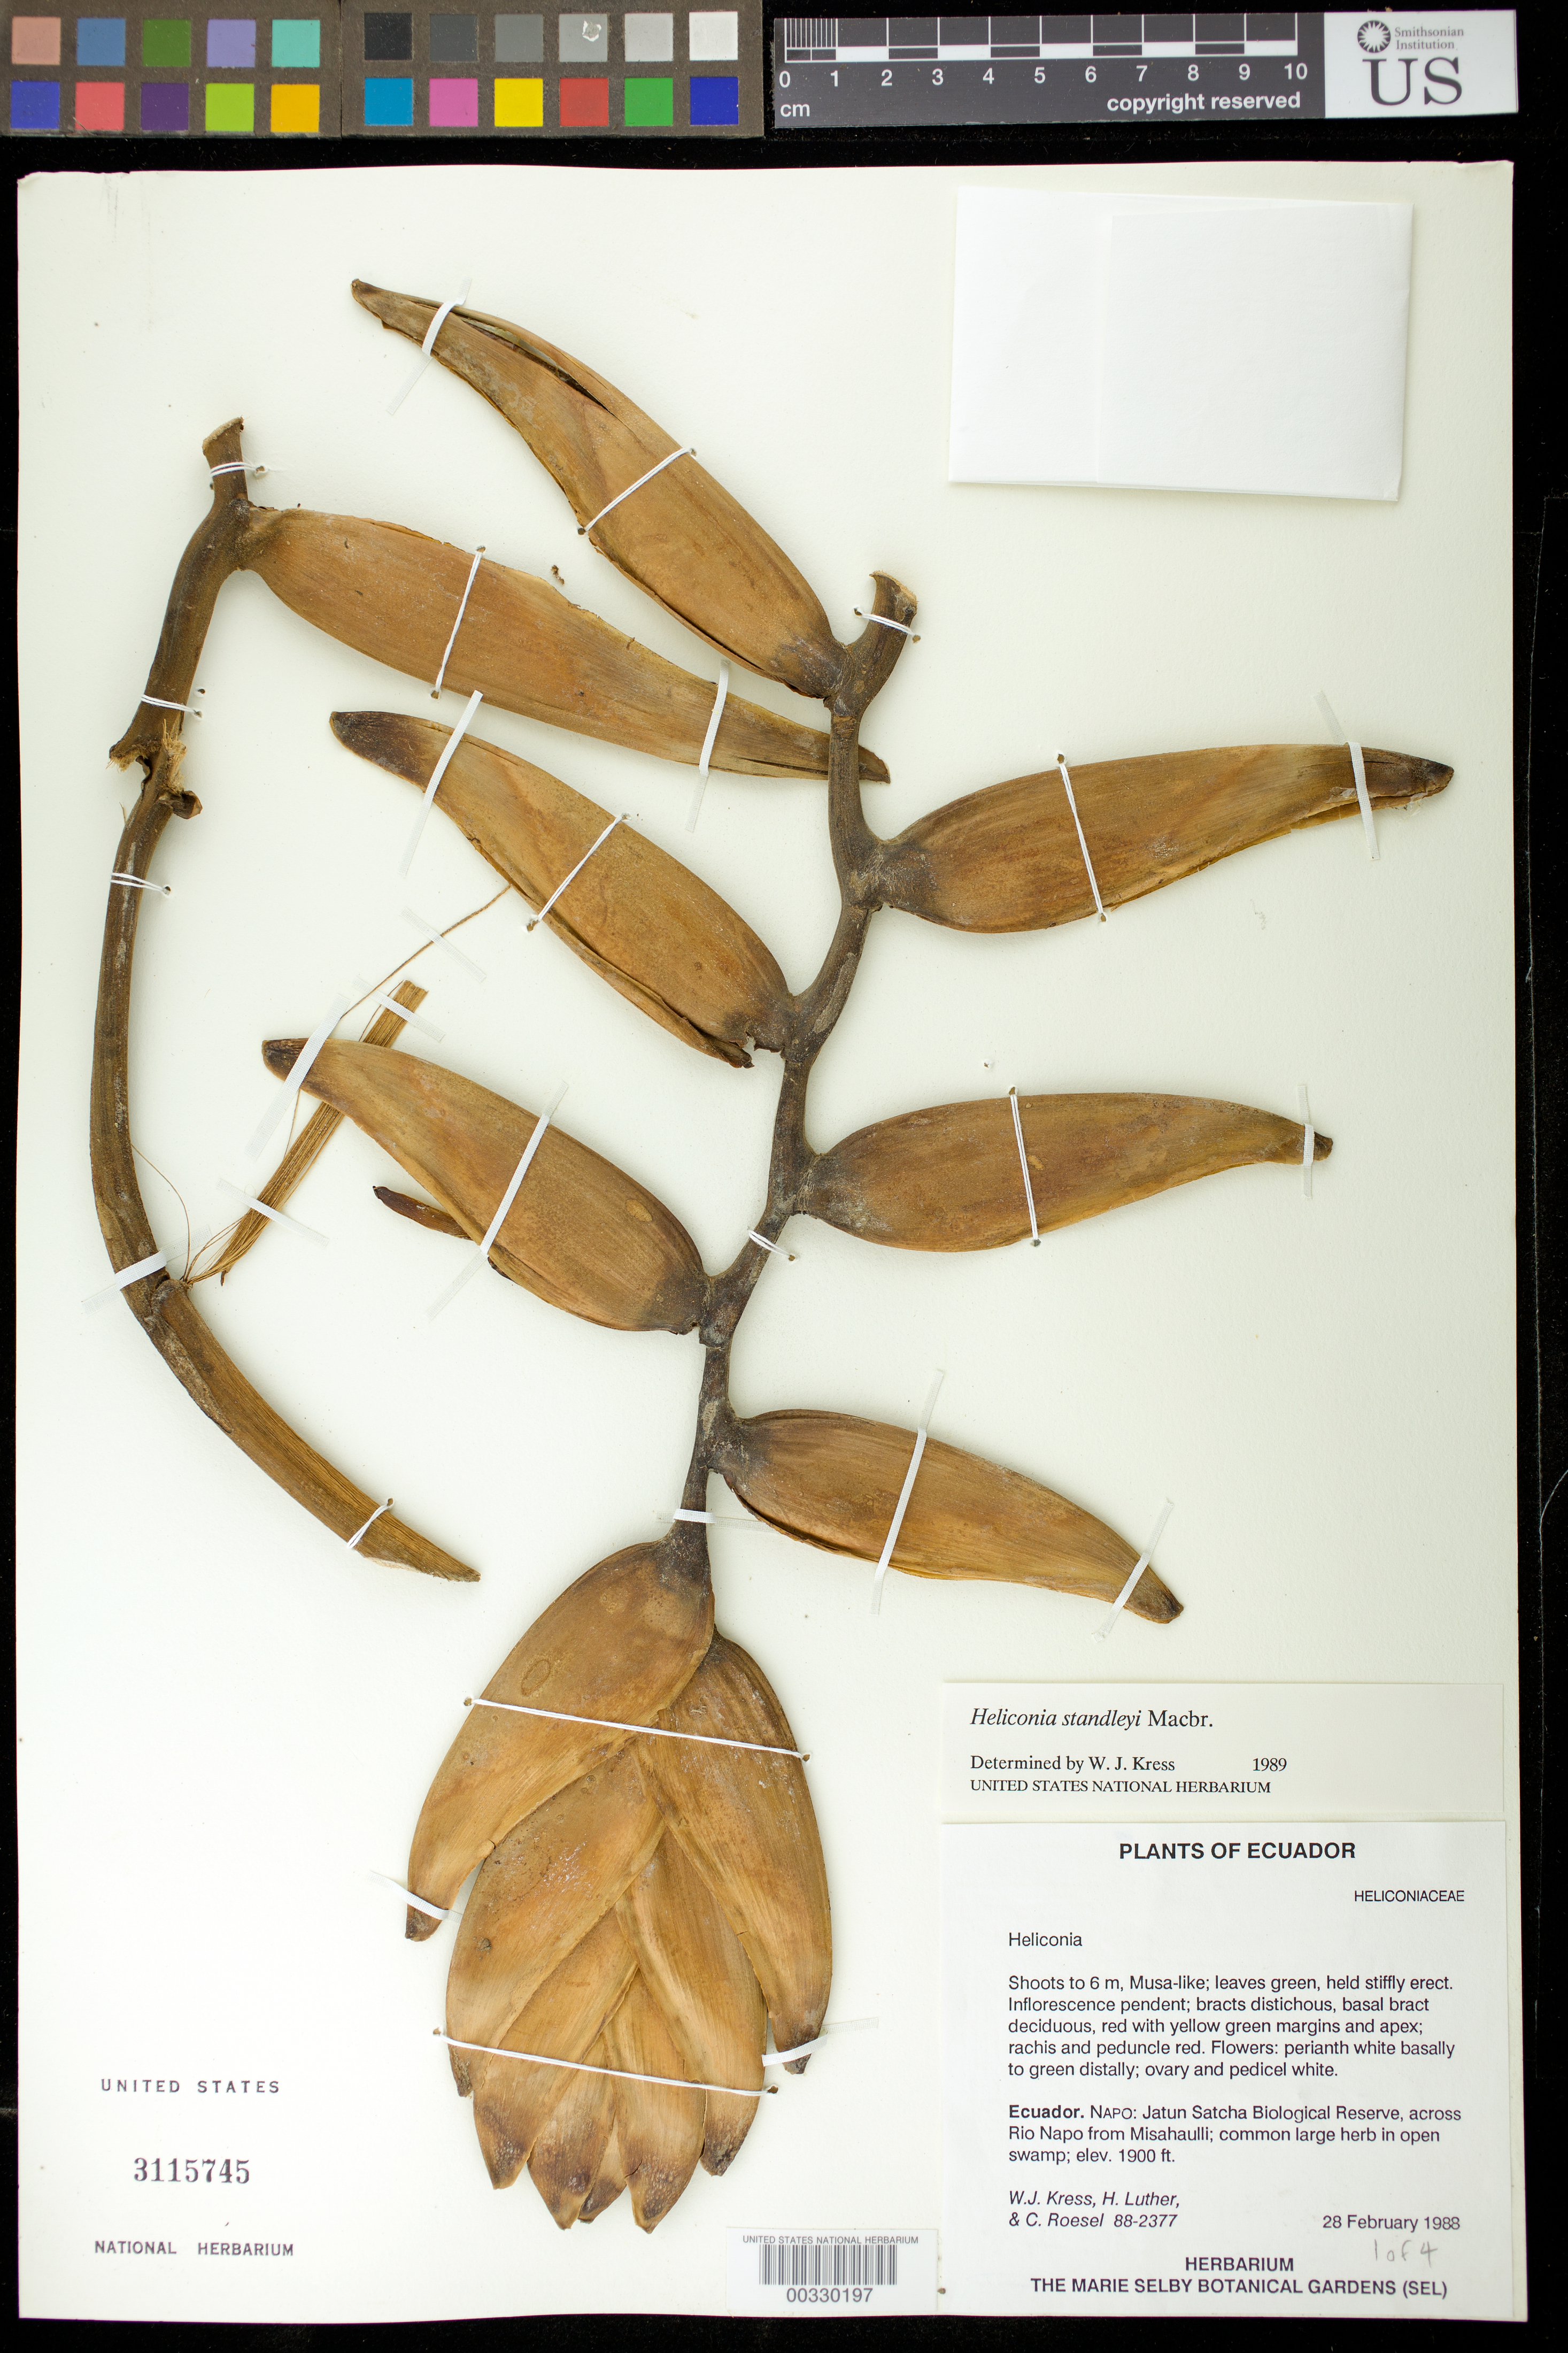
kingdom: Plantae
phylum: Tracheophyta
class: Liliopsida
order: Zingiberales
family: Heliconiaceae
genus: Heliconia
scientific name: Heliconia standleyi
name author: J.F. Macbr.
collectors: W. J. Kress, Harry E. Luther & C. S. Roesel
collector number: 88-2377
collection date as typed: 28 Feb 1988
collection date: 1988-02-28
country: Ecuador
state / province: Napo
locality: Jatun satcha Biological Reserve, across Rio Napo from misahaulli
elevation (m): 579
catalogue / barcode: US 3115745